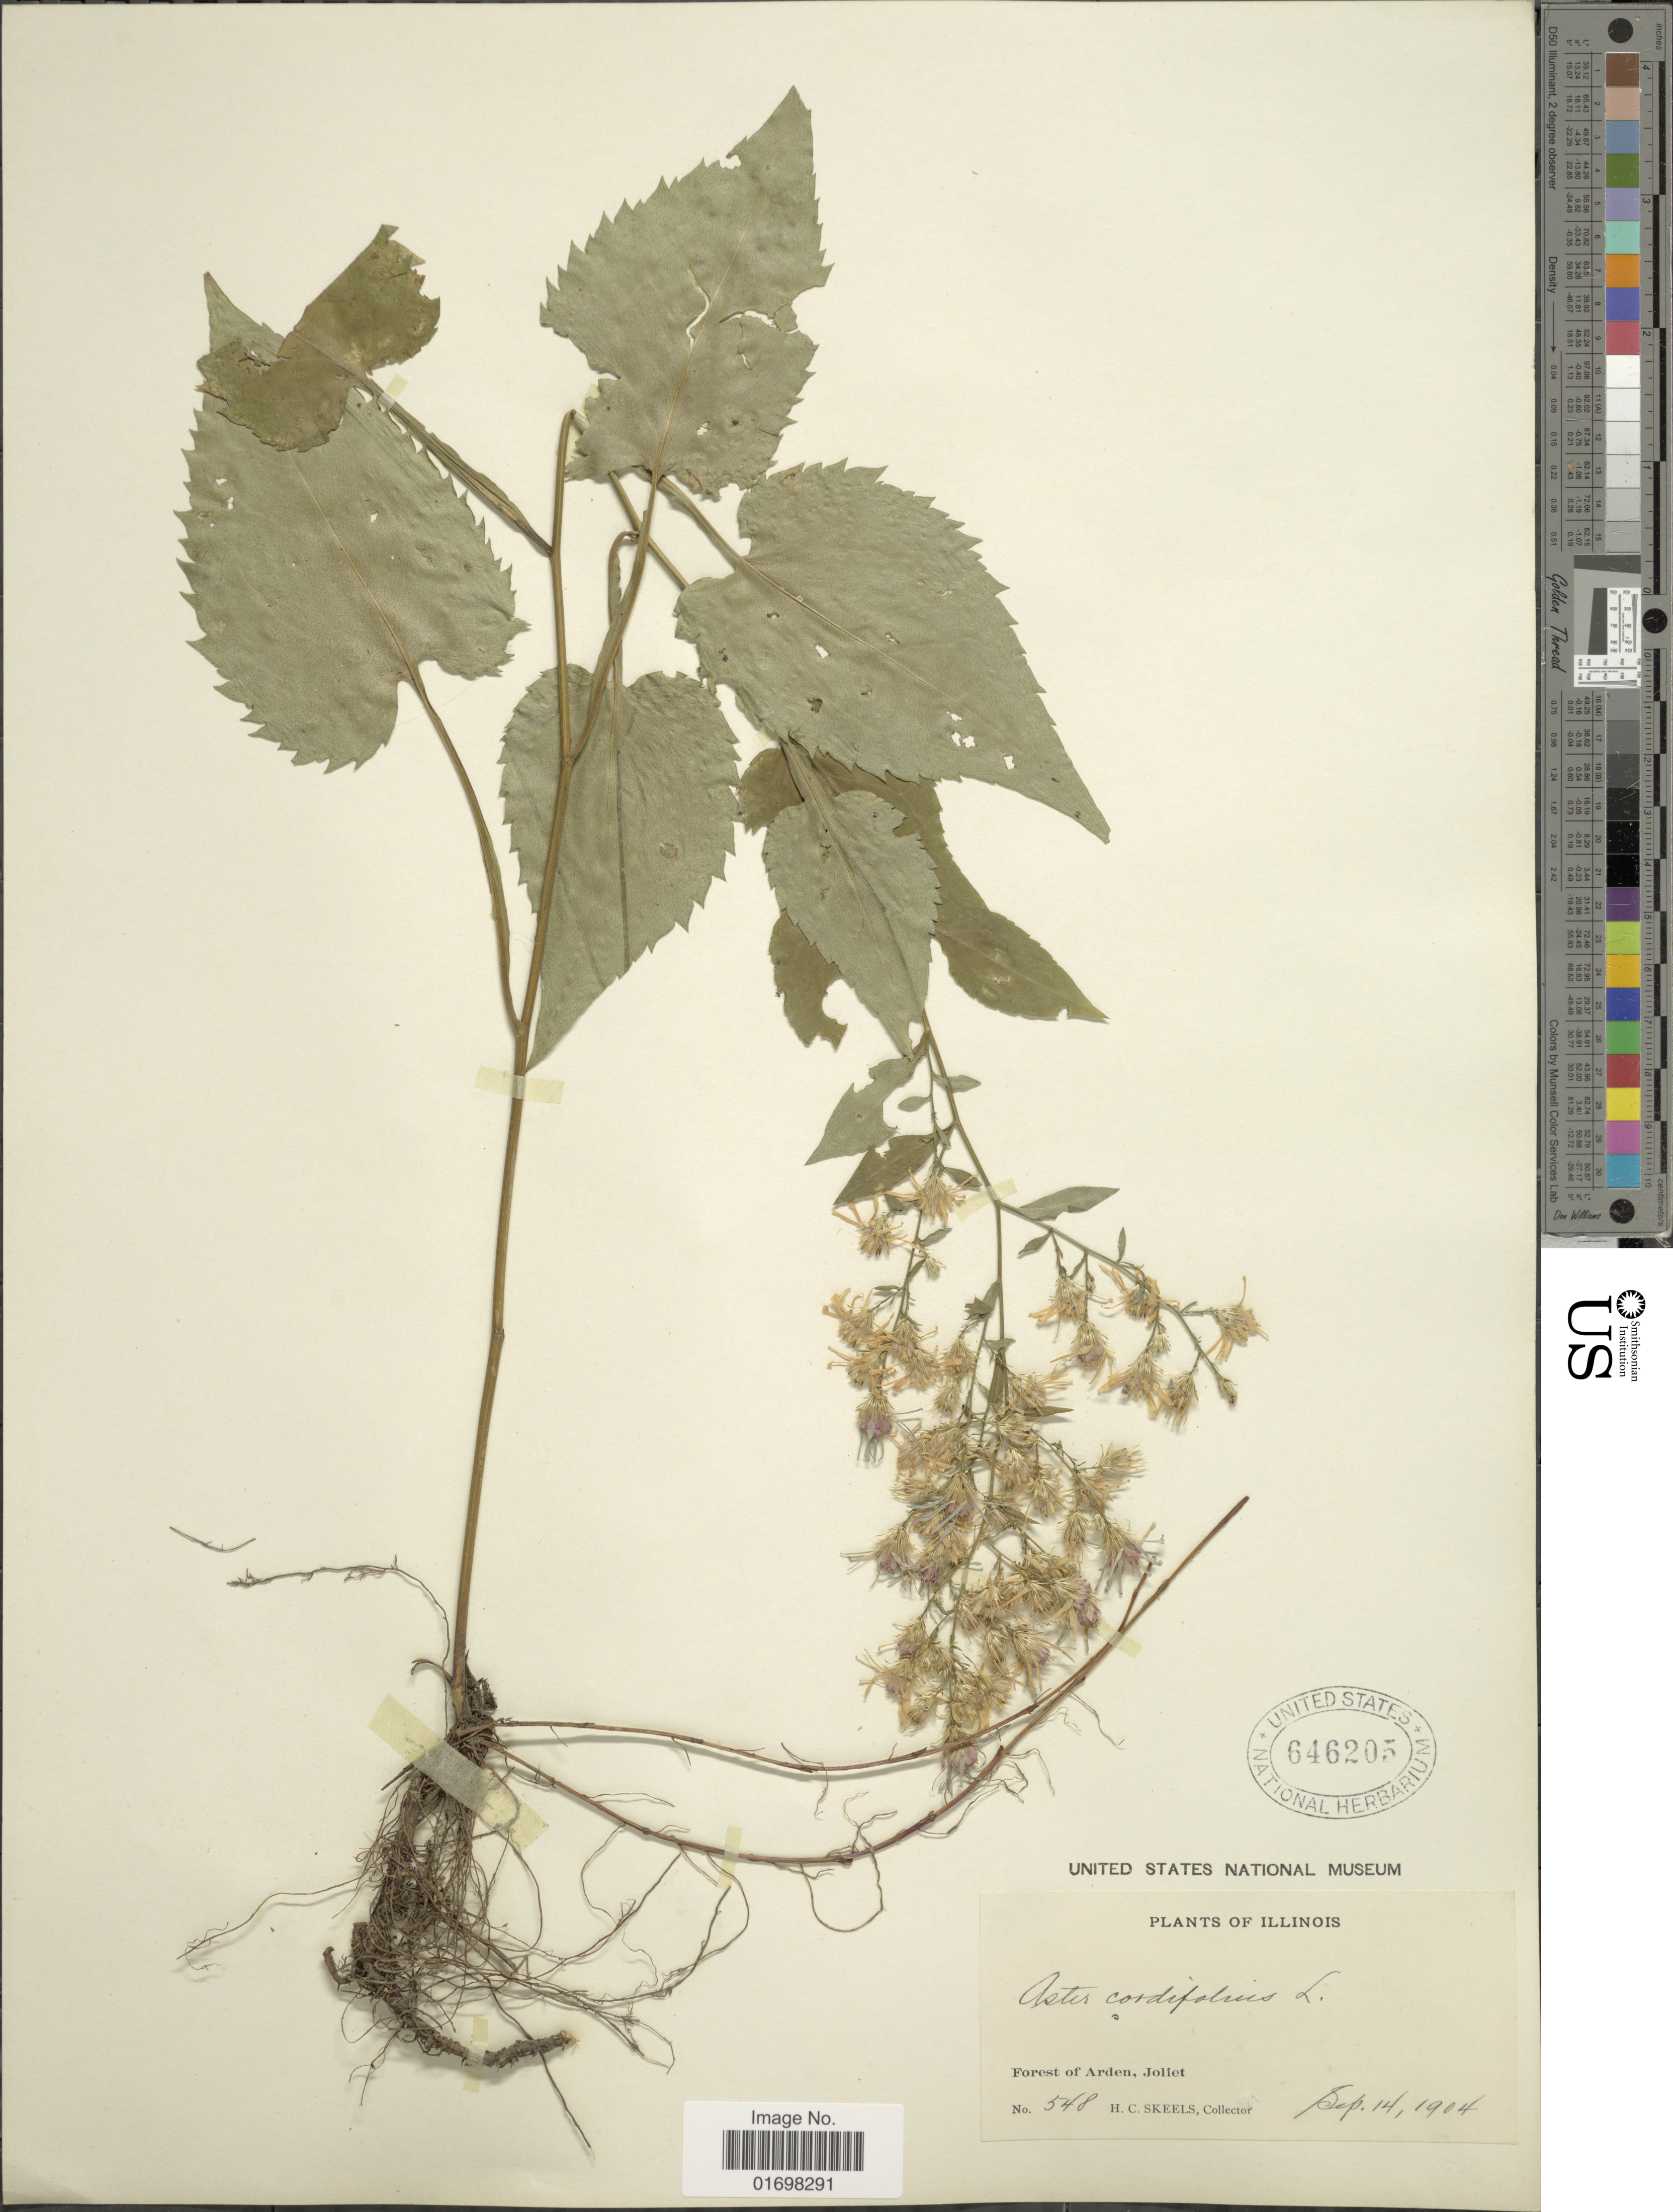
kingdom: Plantae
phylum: Tracheophyta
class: Magnoliopsida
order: Asterales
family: Asteraceae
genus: Symphyotrichum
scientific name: Symphyotrichum cordifolium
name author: (L.) G.L. Nesom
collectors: H. Skeels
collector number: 548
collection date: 1904-09-14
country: United States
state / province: Illinois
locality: Forest of Arden, Joliet.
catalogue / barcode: US 646205